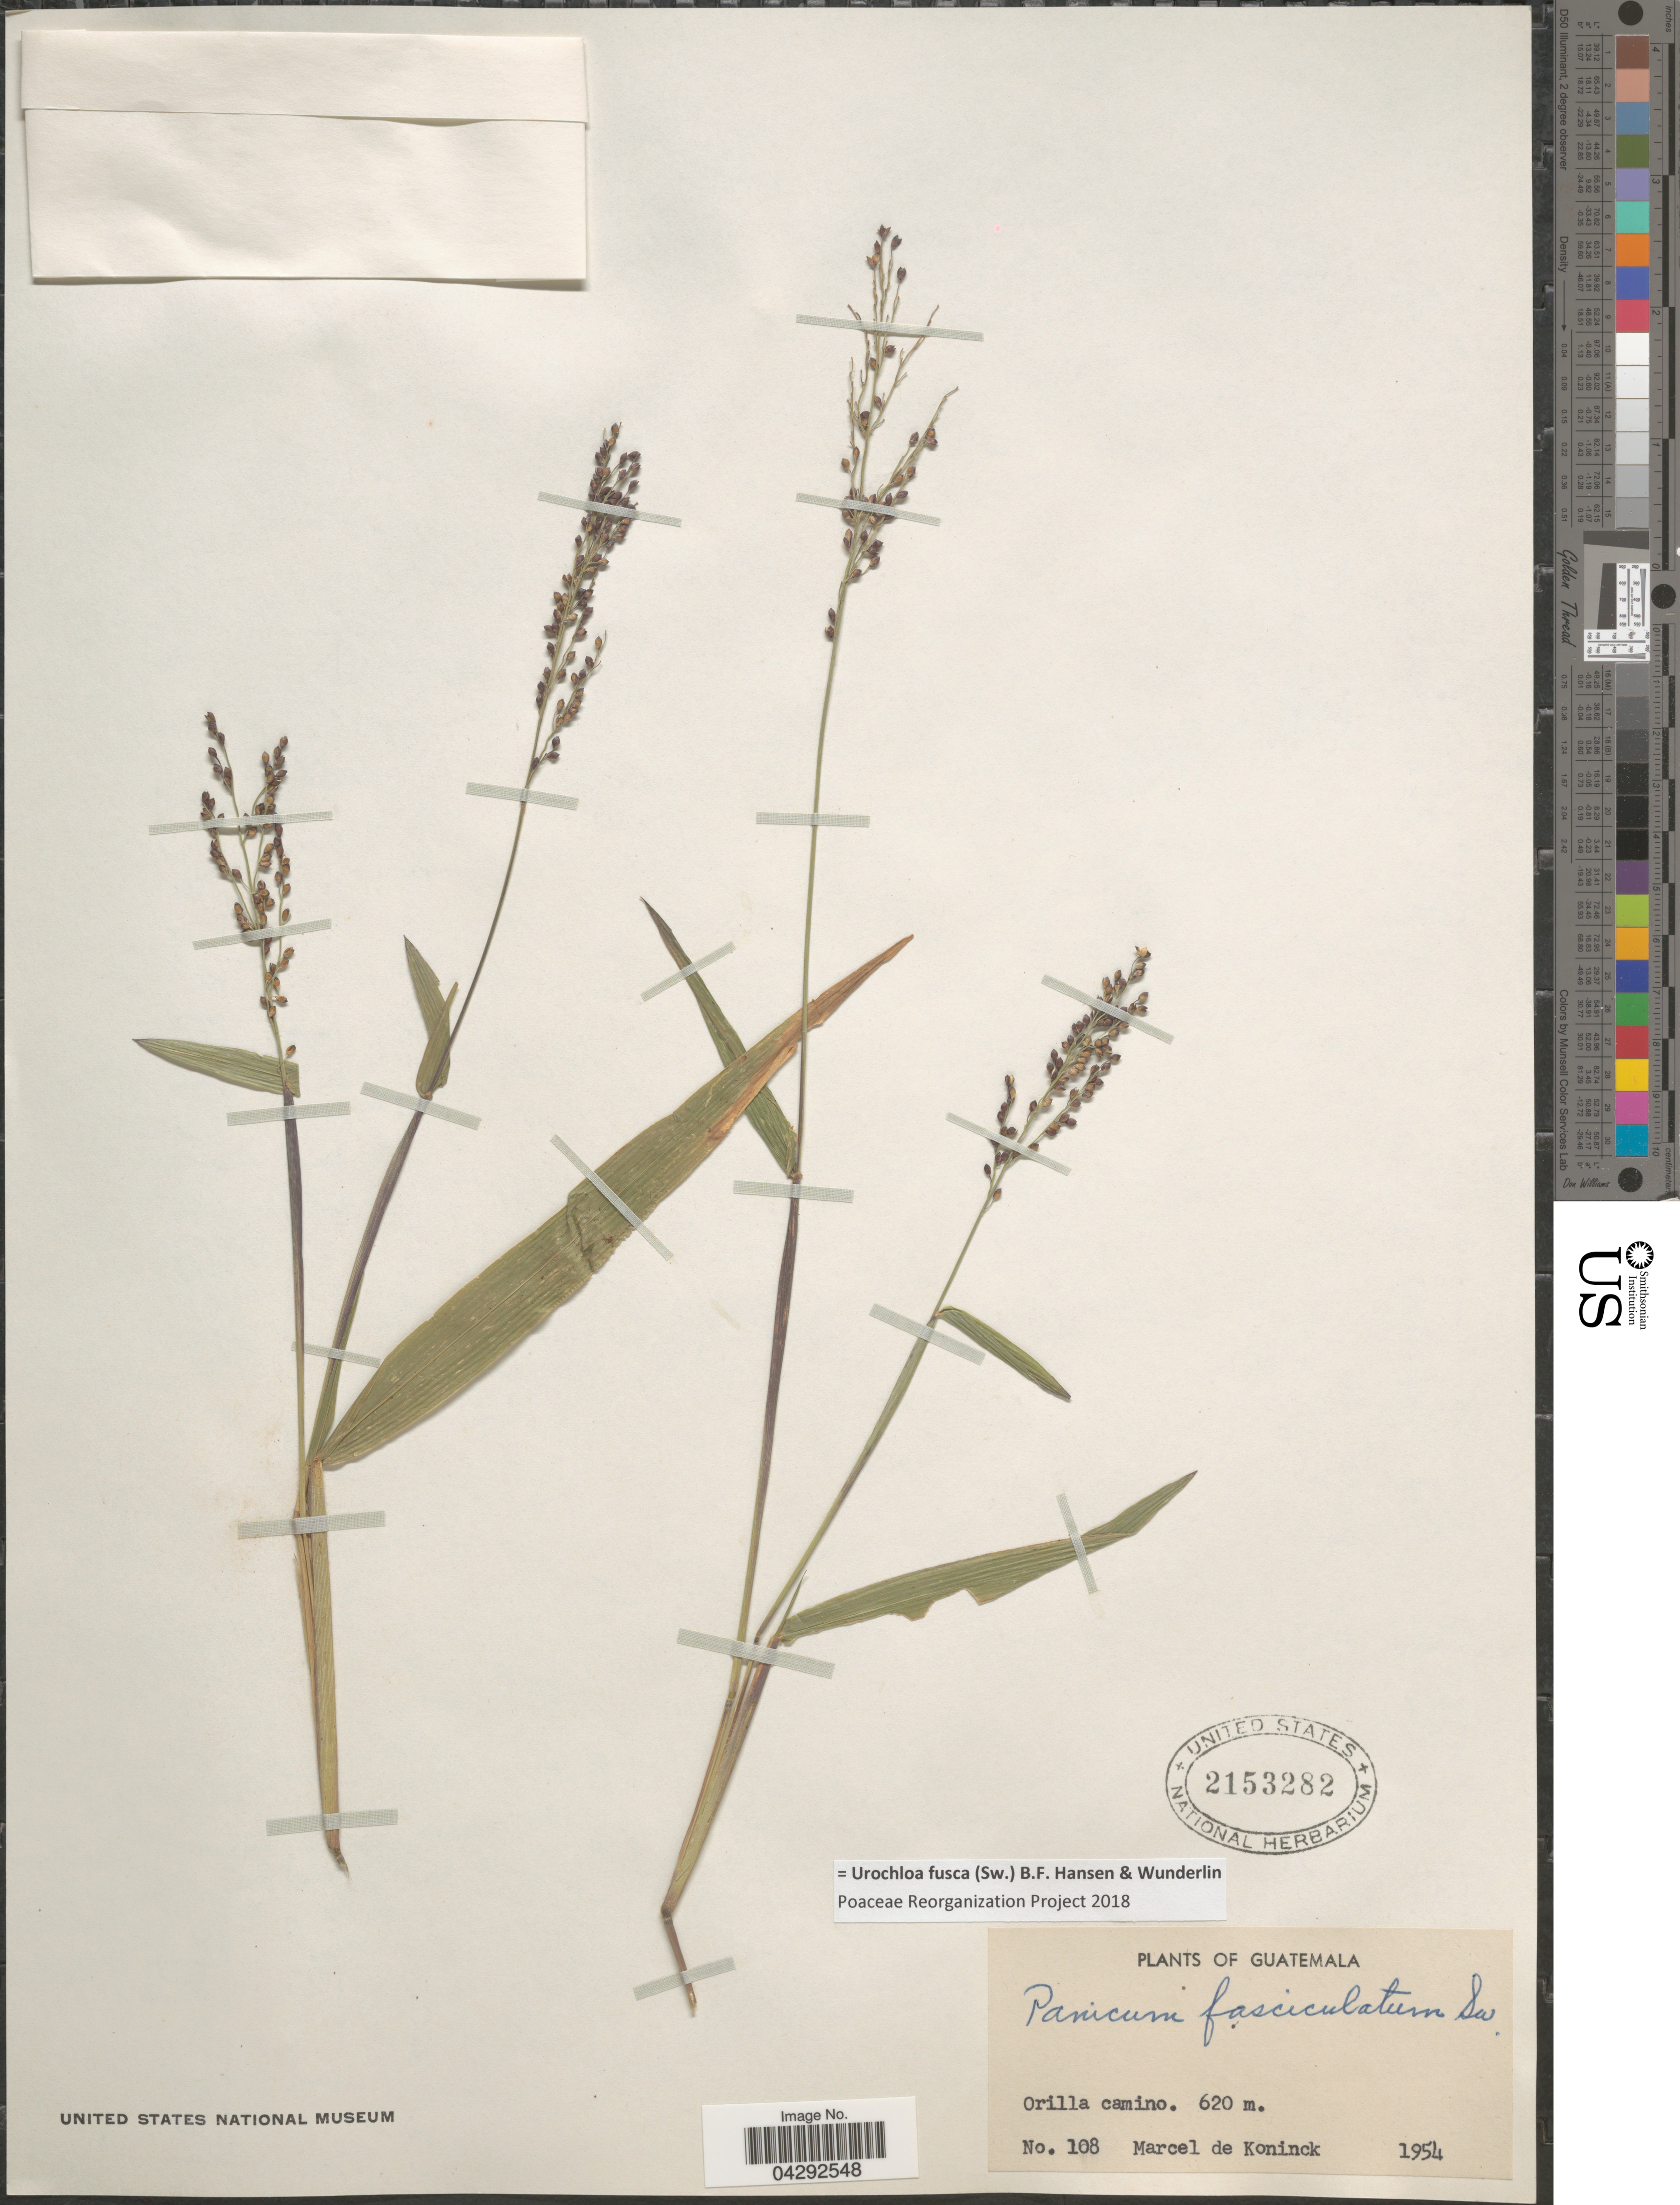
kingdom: Plantae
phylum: Tracheophyta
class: Liliopsida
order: Poales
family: Poaceae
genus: Urochloa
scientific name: Urochloa fusca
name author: (Sw.) B.F. Hansen & Wunderlin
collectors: M. Koninck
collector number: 108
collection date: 1954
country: Guatemala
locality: Orilla camino.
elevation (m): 620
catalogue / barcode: US 2153282